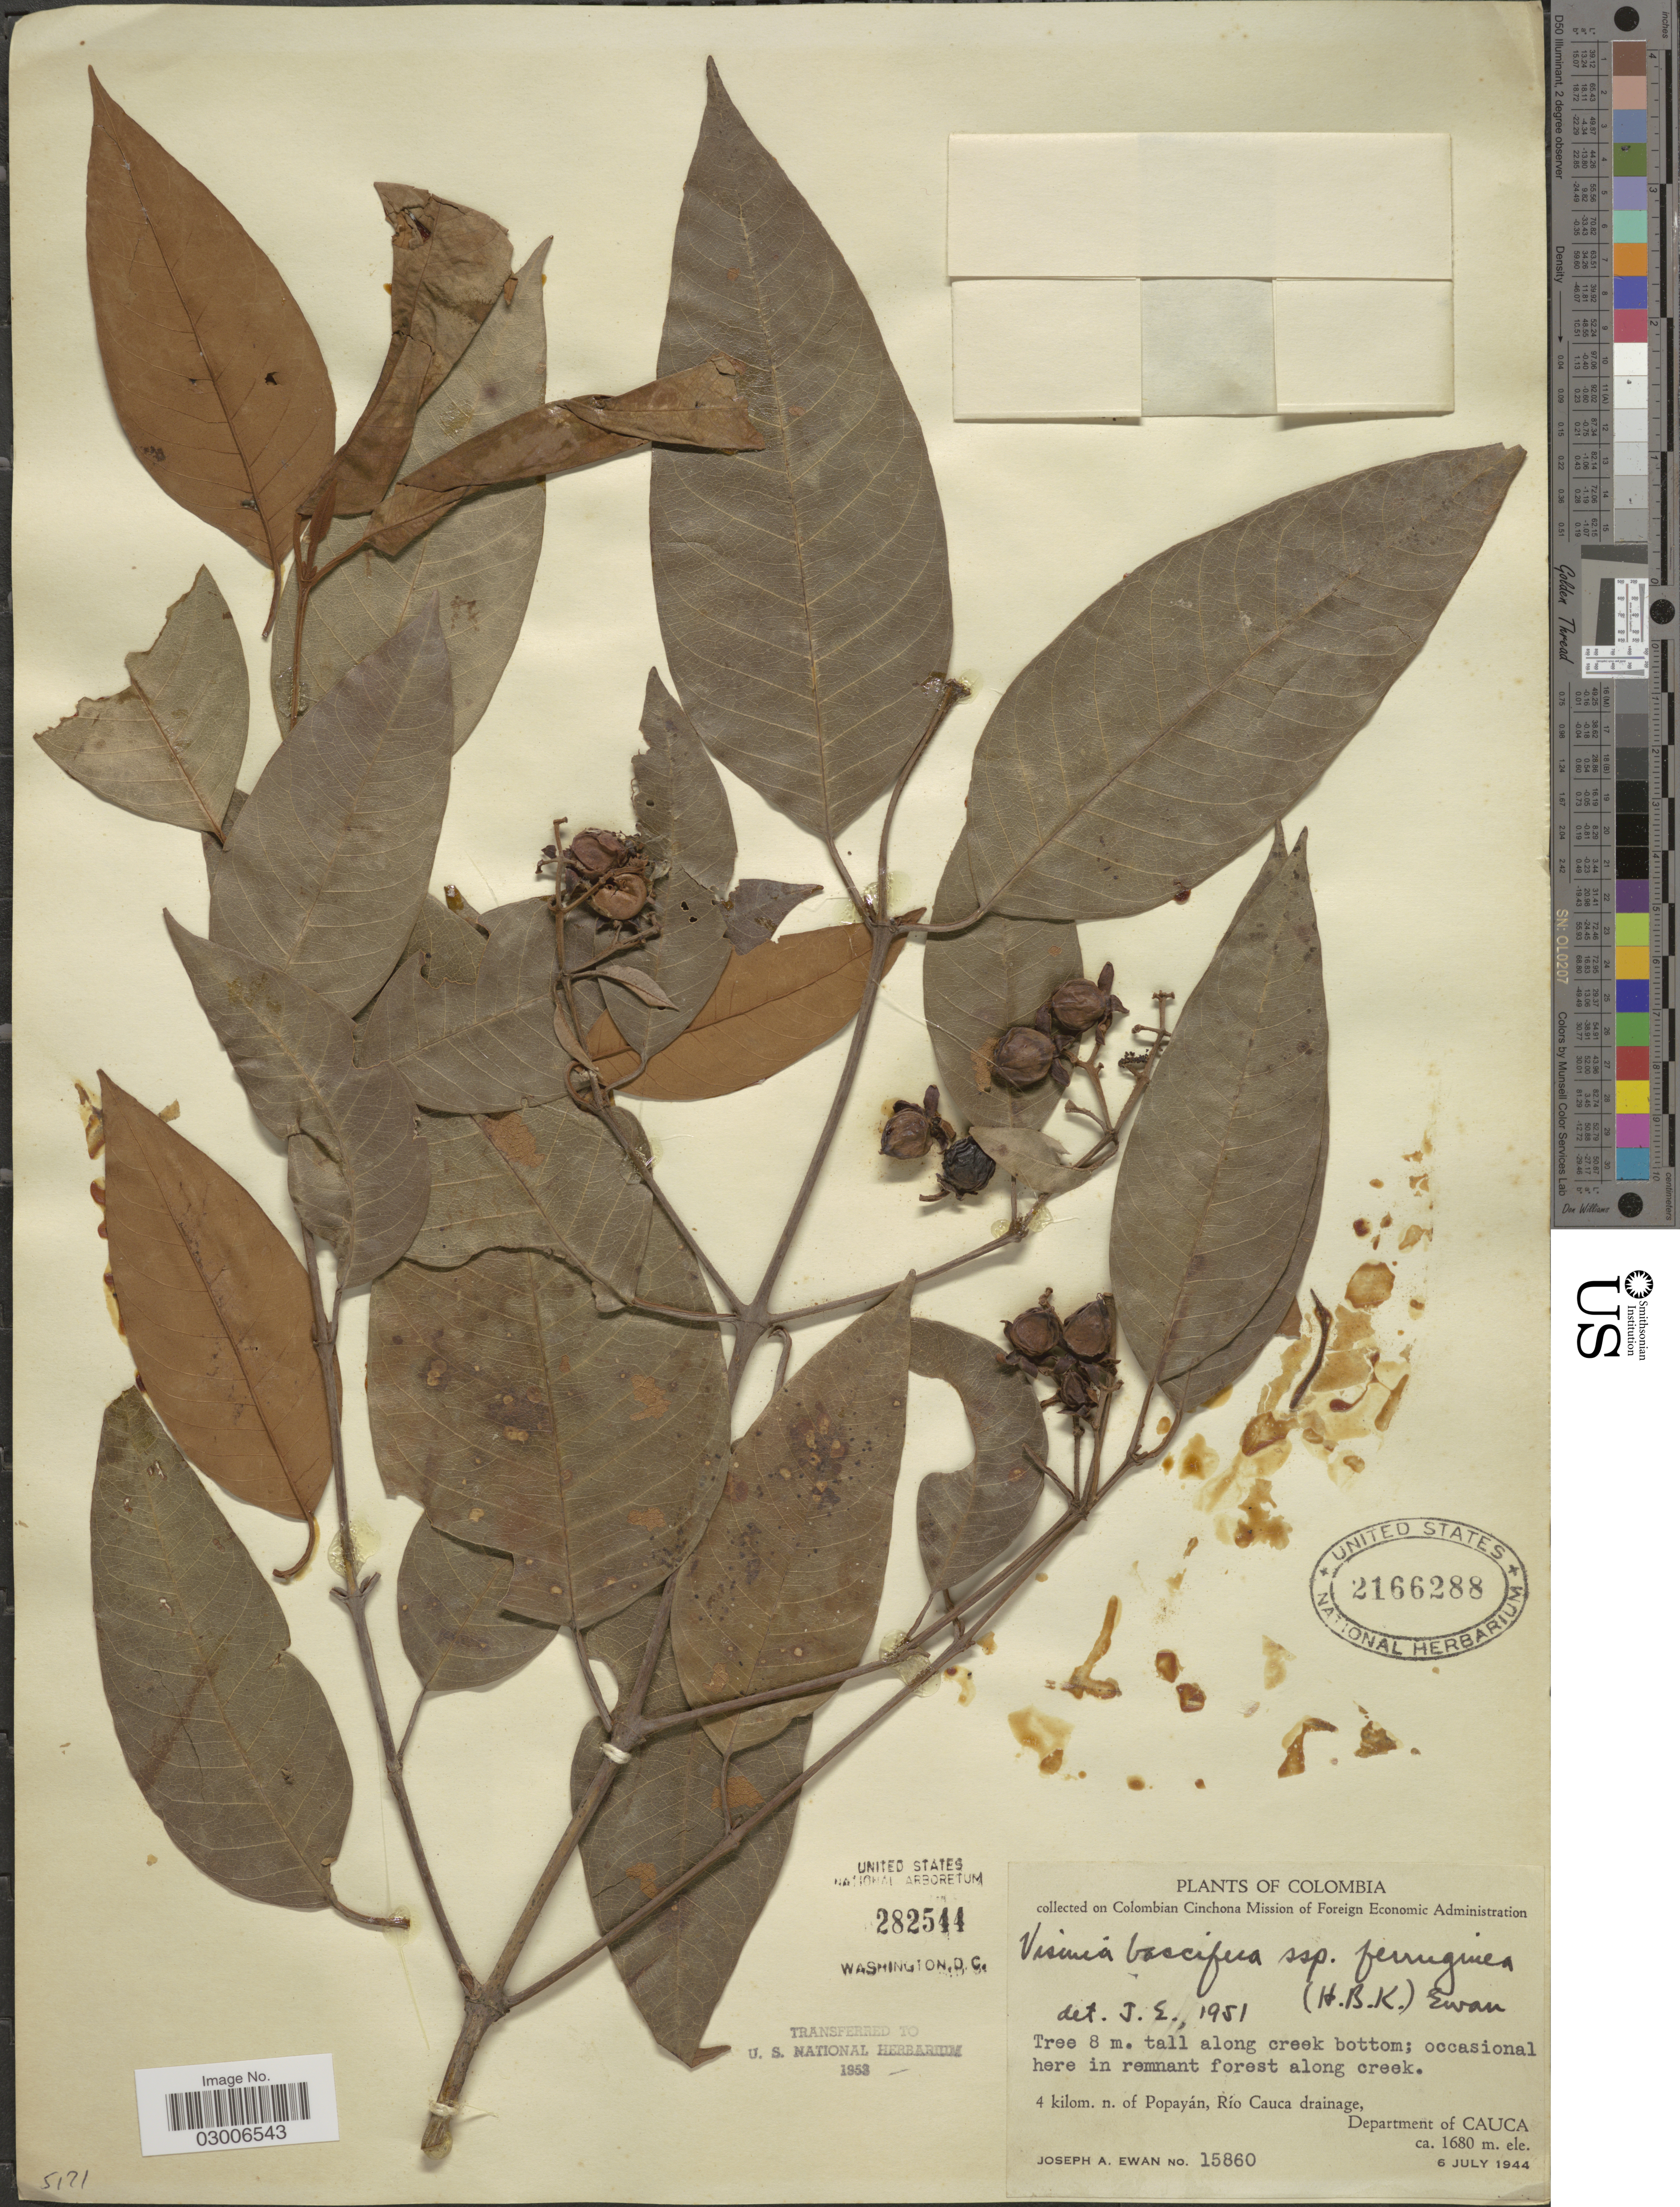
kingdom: Plantae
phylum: Tracheophyta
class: Magnoliopsida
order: Malpighiales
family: Hypericaceae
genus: Vismia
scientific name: Vismia baccifera subsp. ferruginea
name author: (Kunth) Ewan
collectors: J. A. Ewan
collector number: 15860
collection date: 1944-07-06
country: Colombia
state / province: Cauca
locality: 4 kilom. n. of Popayán, Río Cauca drainage, Department of Cauca.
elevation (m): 1680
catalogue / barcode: US 2166288